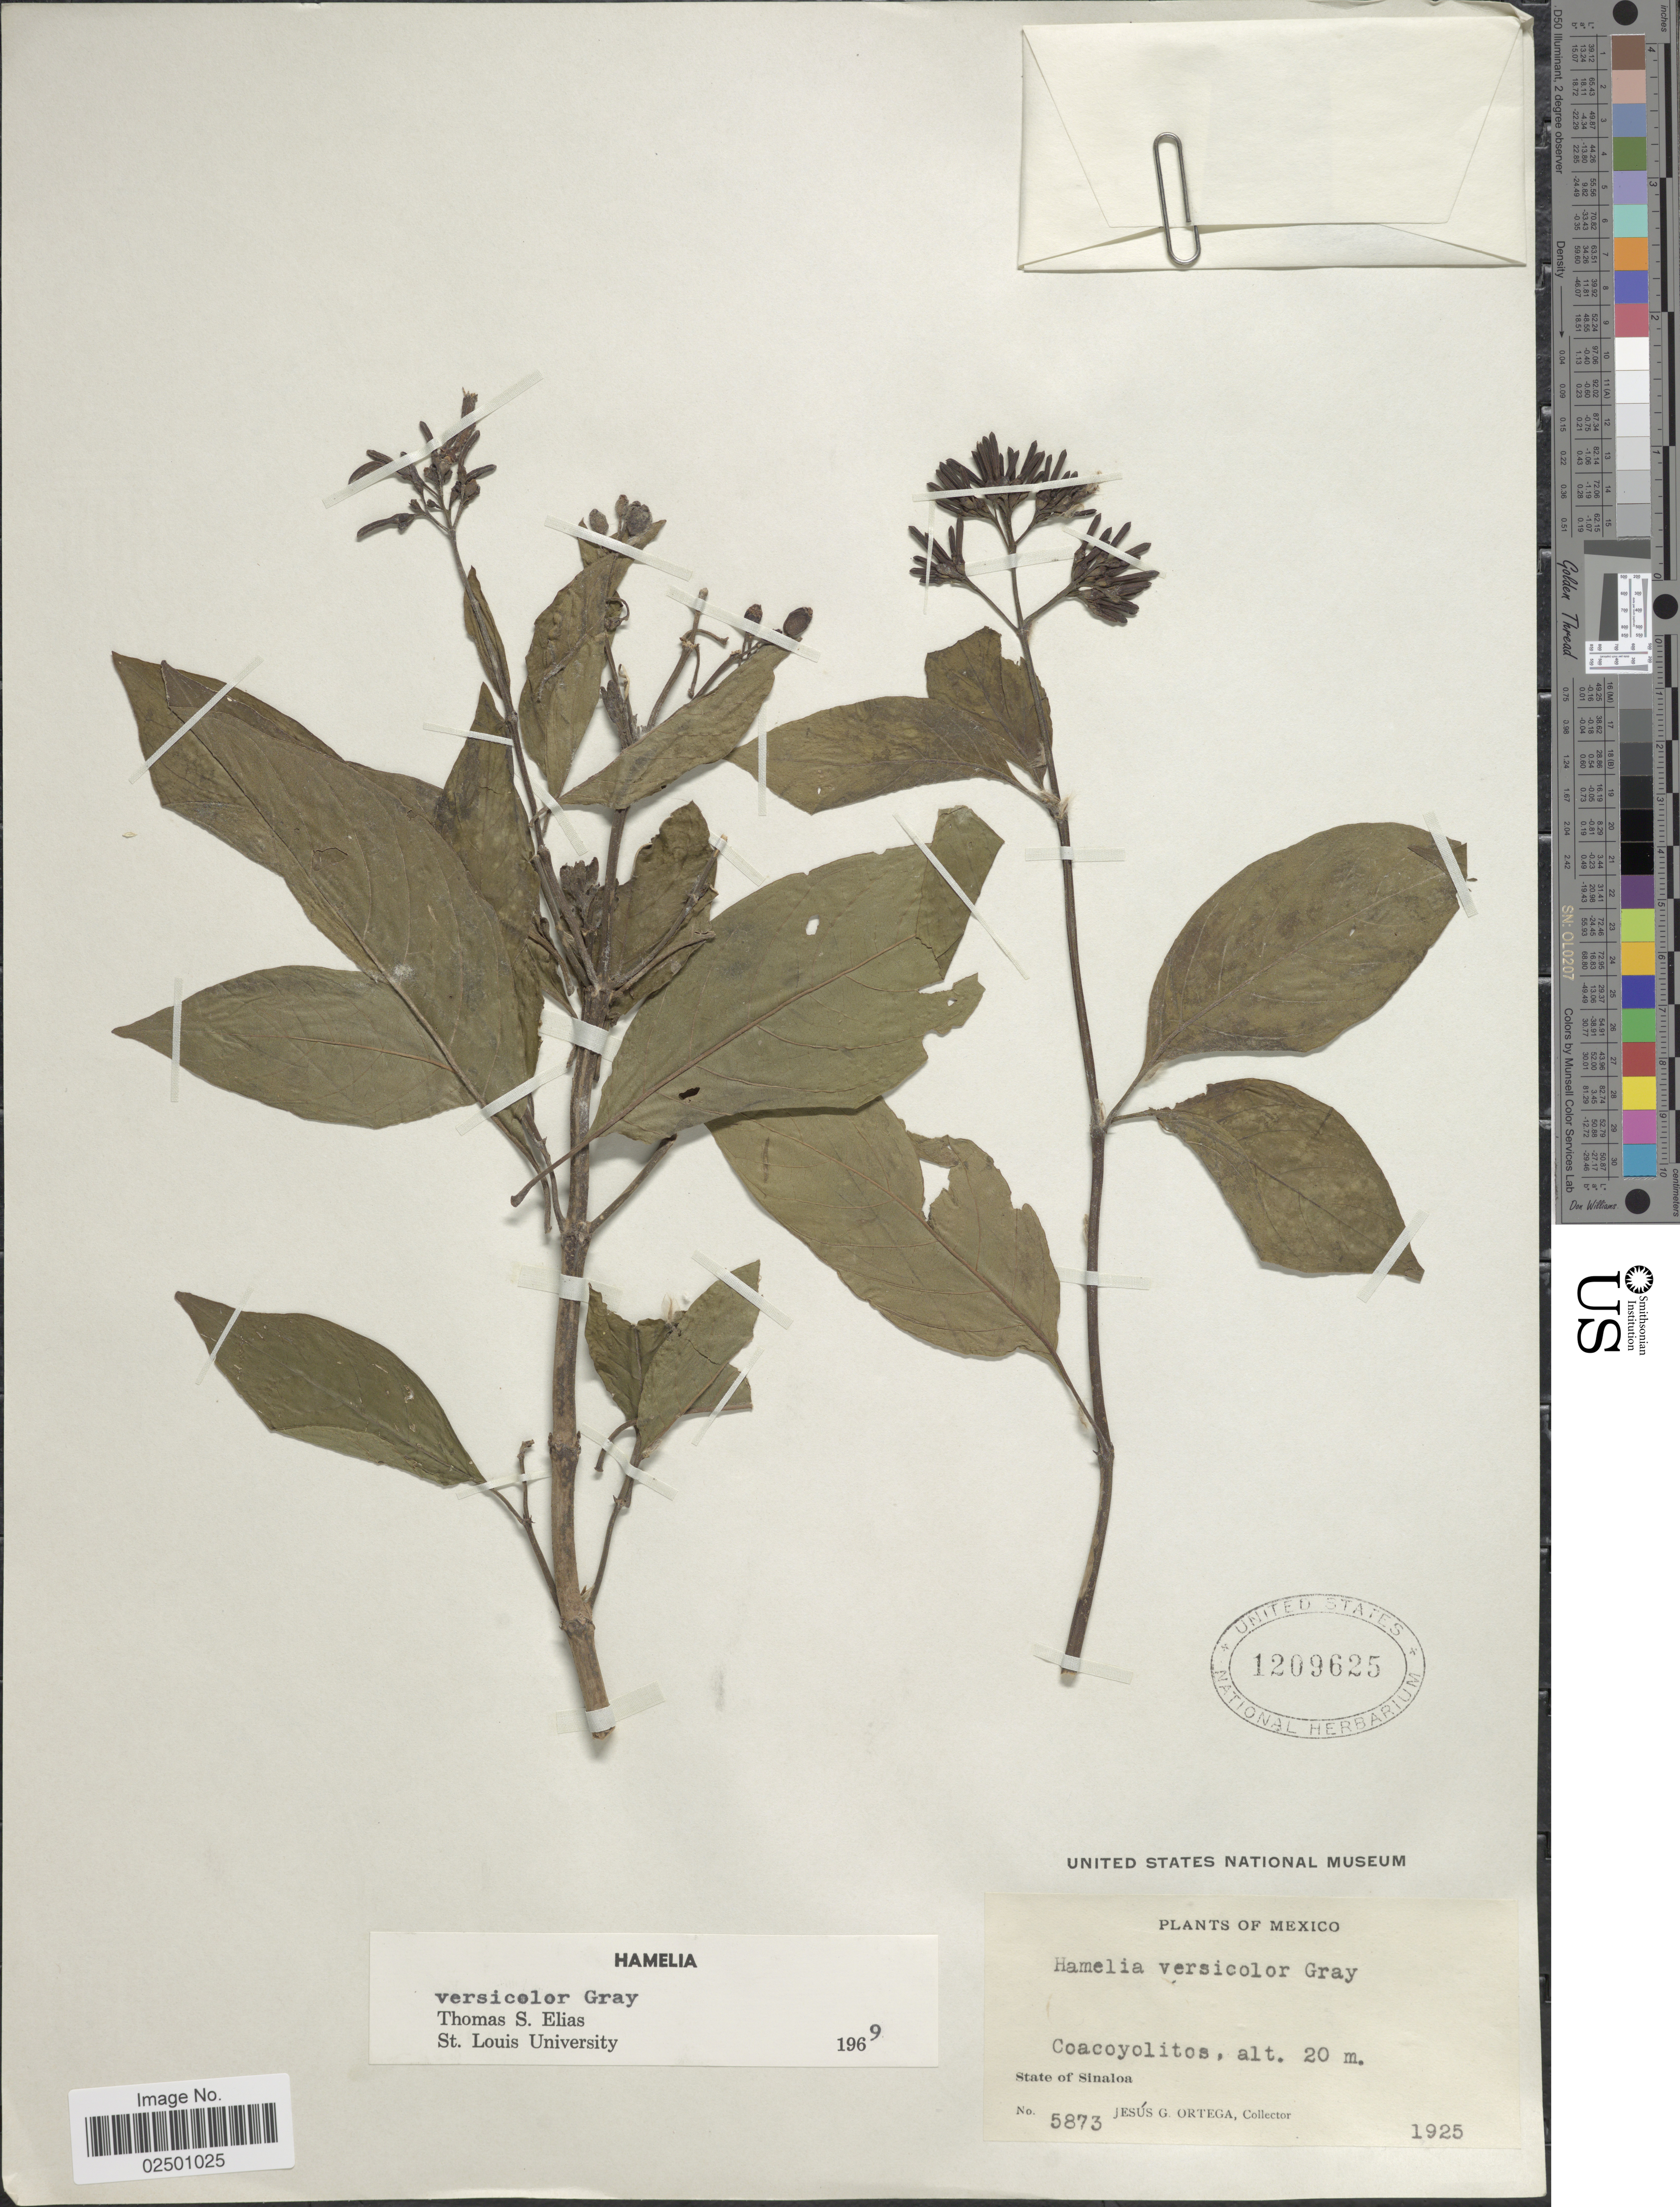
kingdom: Plantae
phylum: Tracheophyta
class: Magnoliopsida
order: Gentianales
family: Rubiaceae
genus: Hamelia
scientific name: Hamelia versicolor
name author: A. Gray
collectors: J. Ortega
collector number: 5873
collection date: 1925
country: Mexico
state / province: Sinaloa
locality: State of Sinaloa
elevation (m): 20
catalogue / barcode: US 1209625